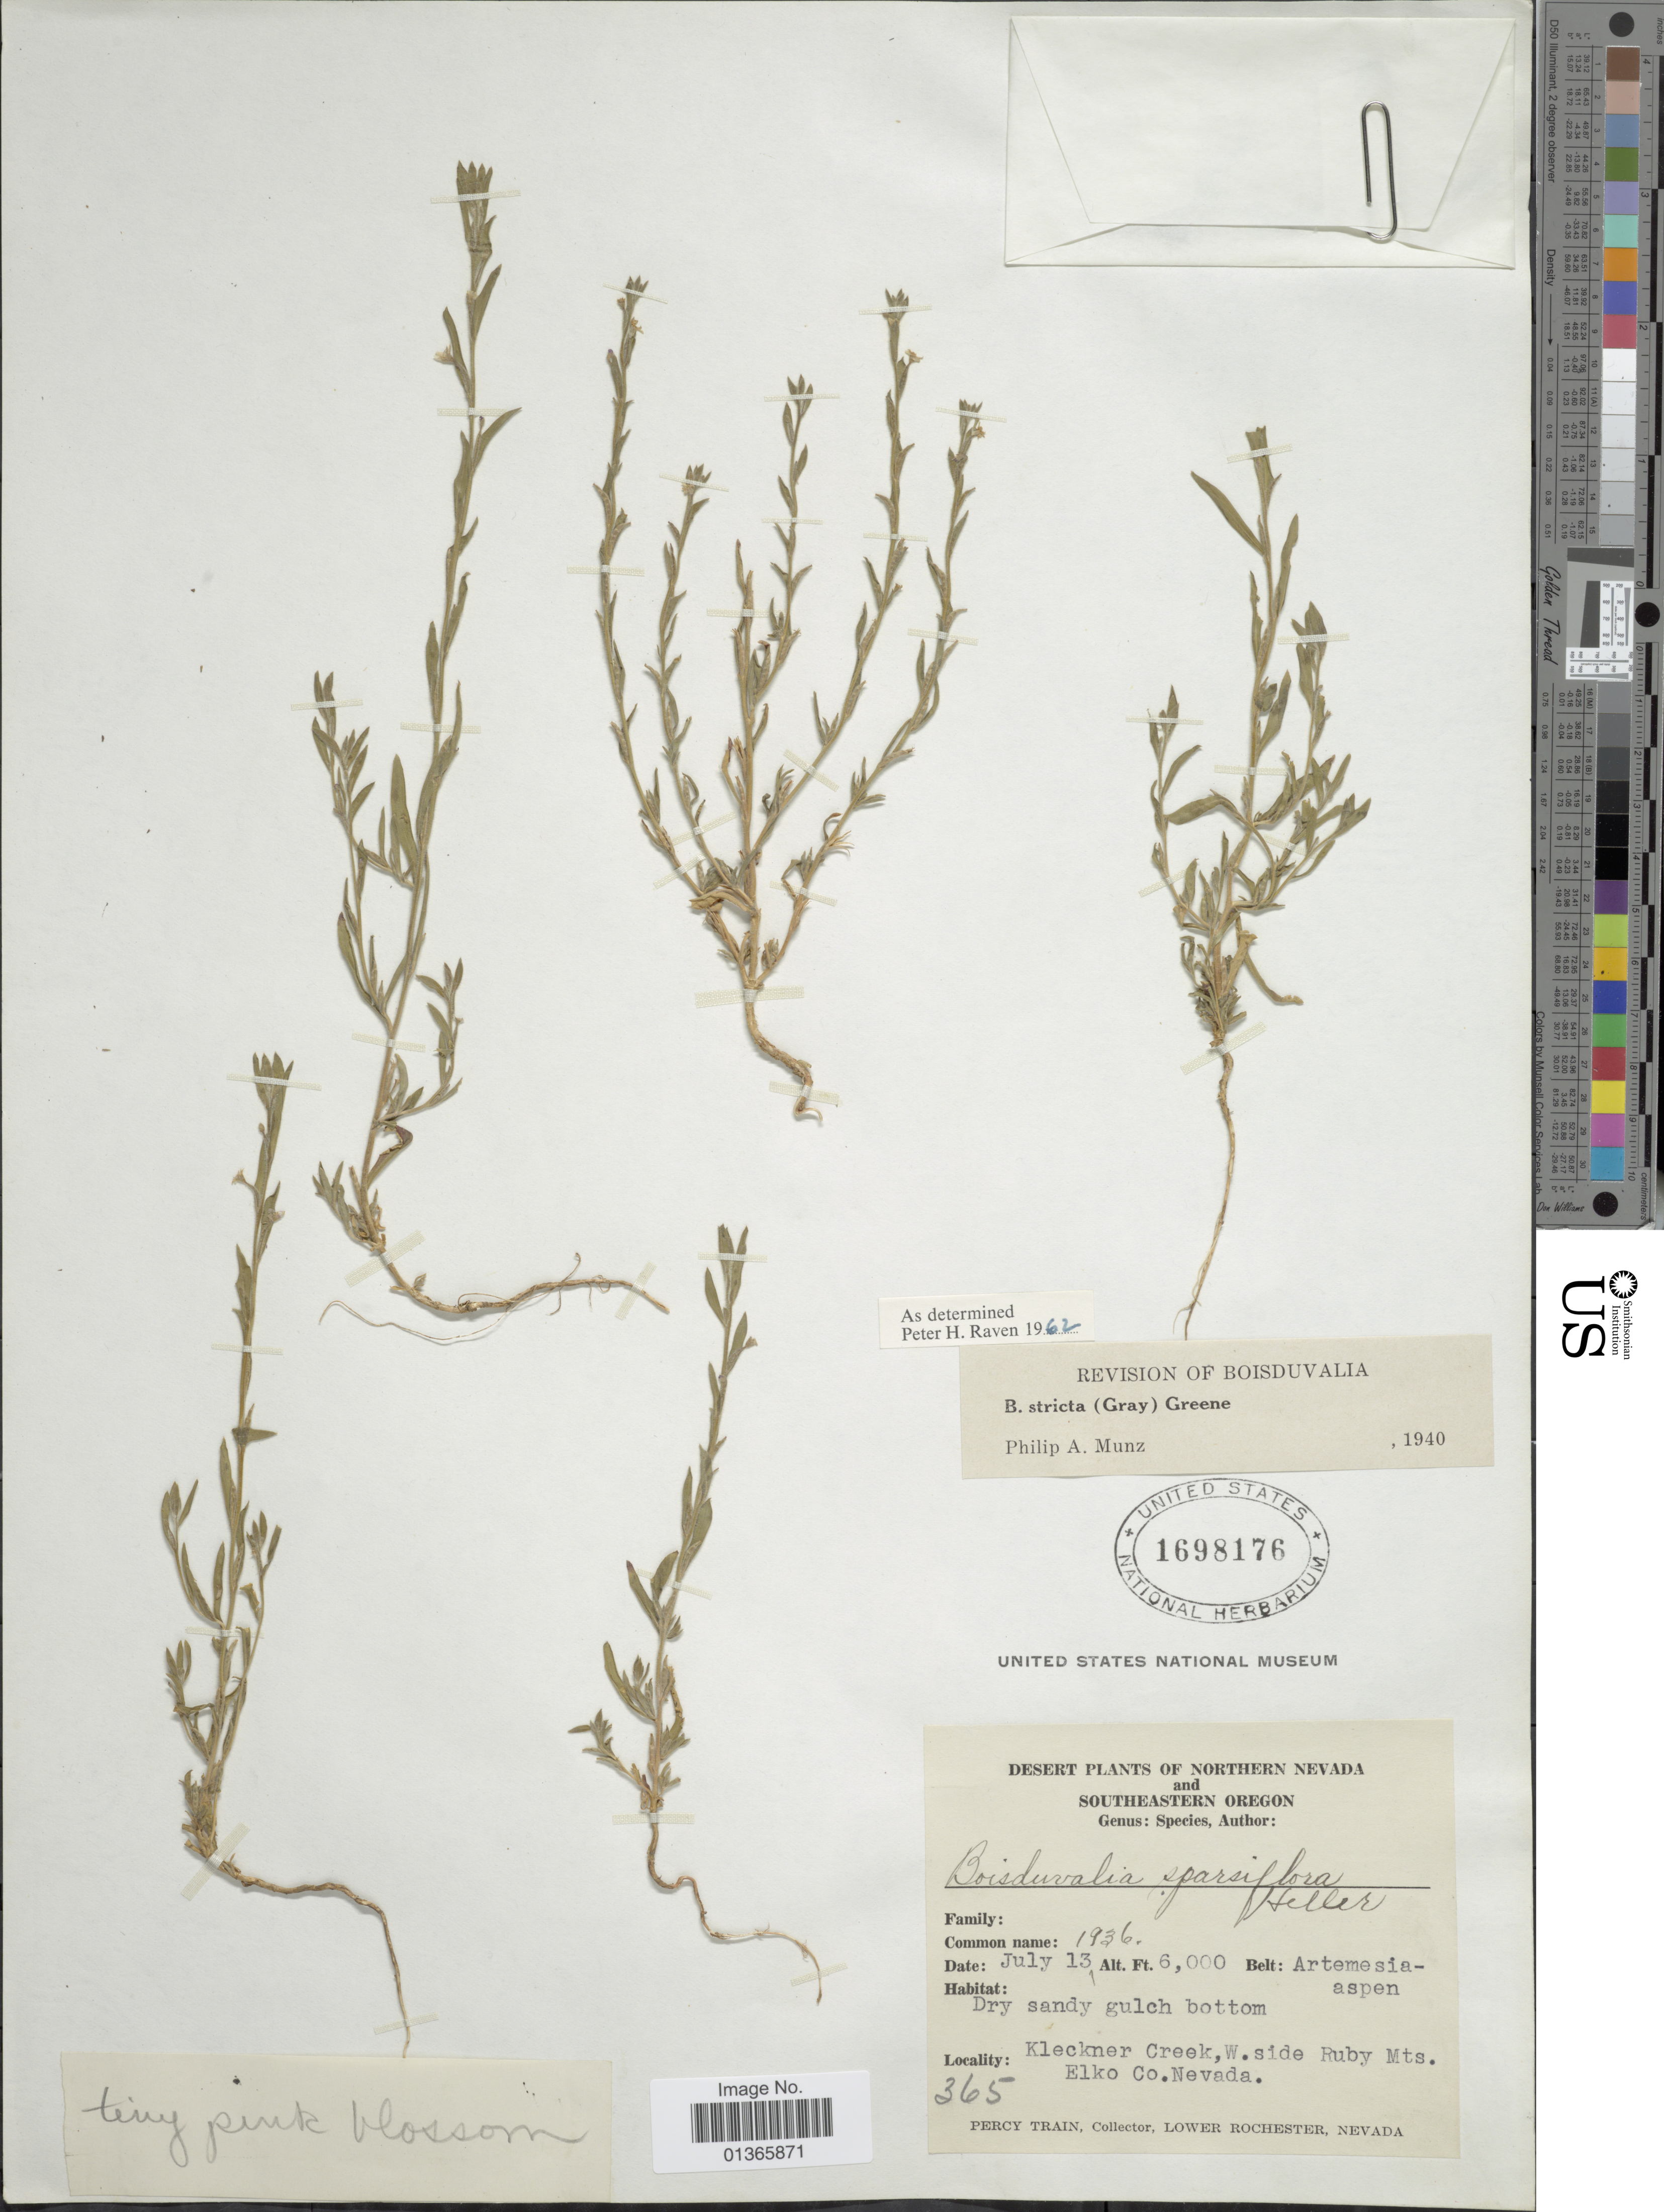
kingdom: Plantae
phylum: Tracheophyta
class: Magnoliopsida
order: Myrtales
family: Onagraceae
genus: Epilobium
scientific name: Epilobium torreyi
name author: (S. Watson) Hoch & P.H. Raven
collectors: P. Train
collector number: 365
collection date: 1936-07-13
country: United States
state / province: Nevada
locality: Desert plants of Northern Nevada and Southeastern Oregon. Kleckner Creek, W. side of Ruby Mts. Elko Co.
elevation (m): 1829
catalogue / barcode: US 1698176